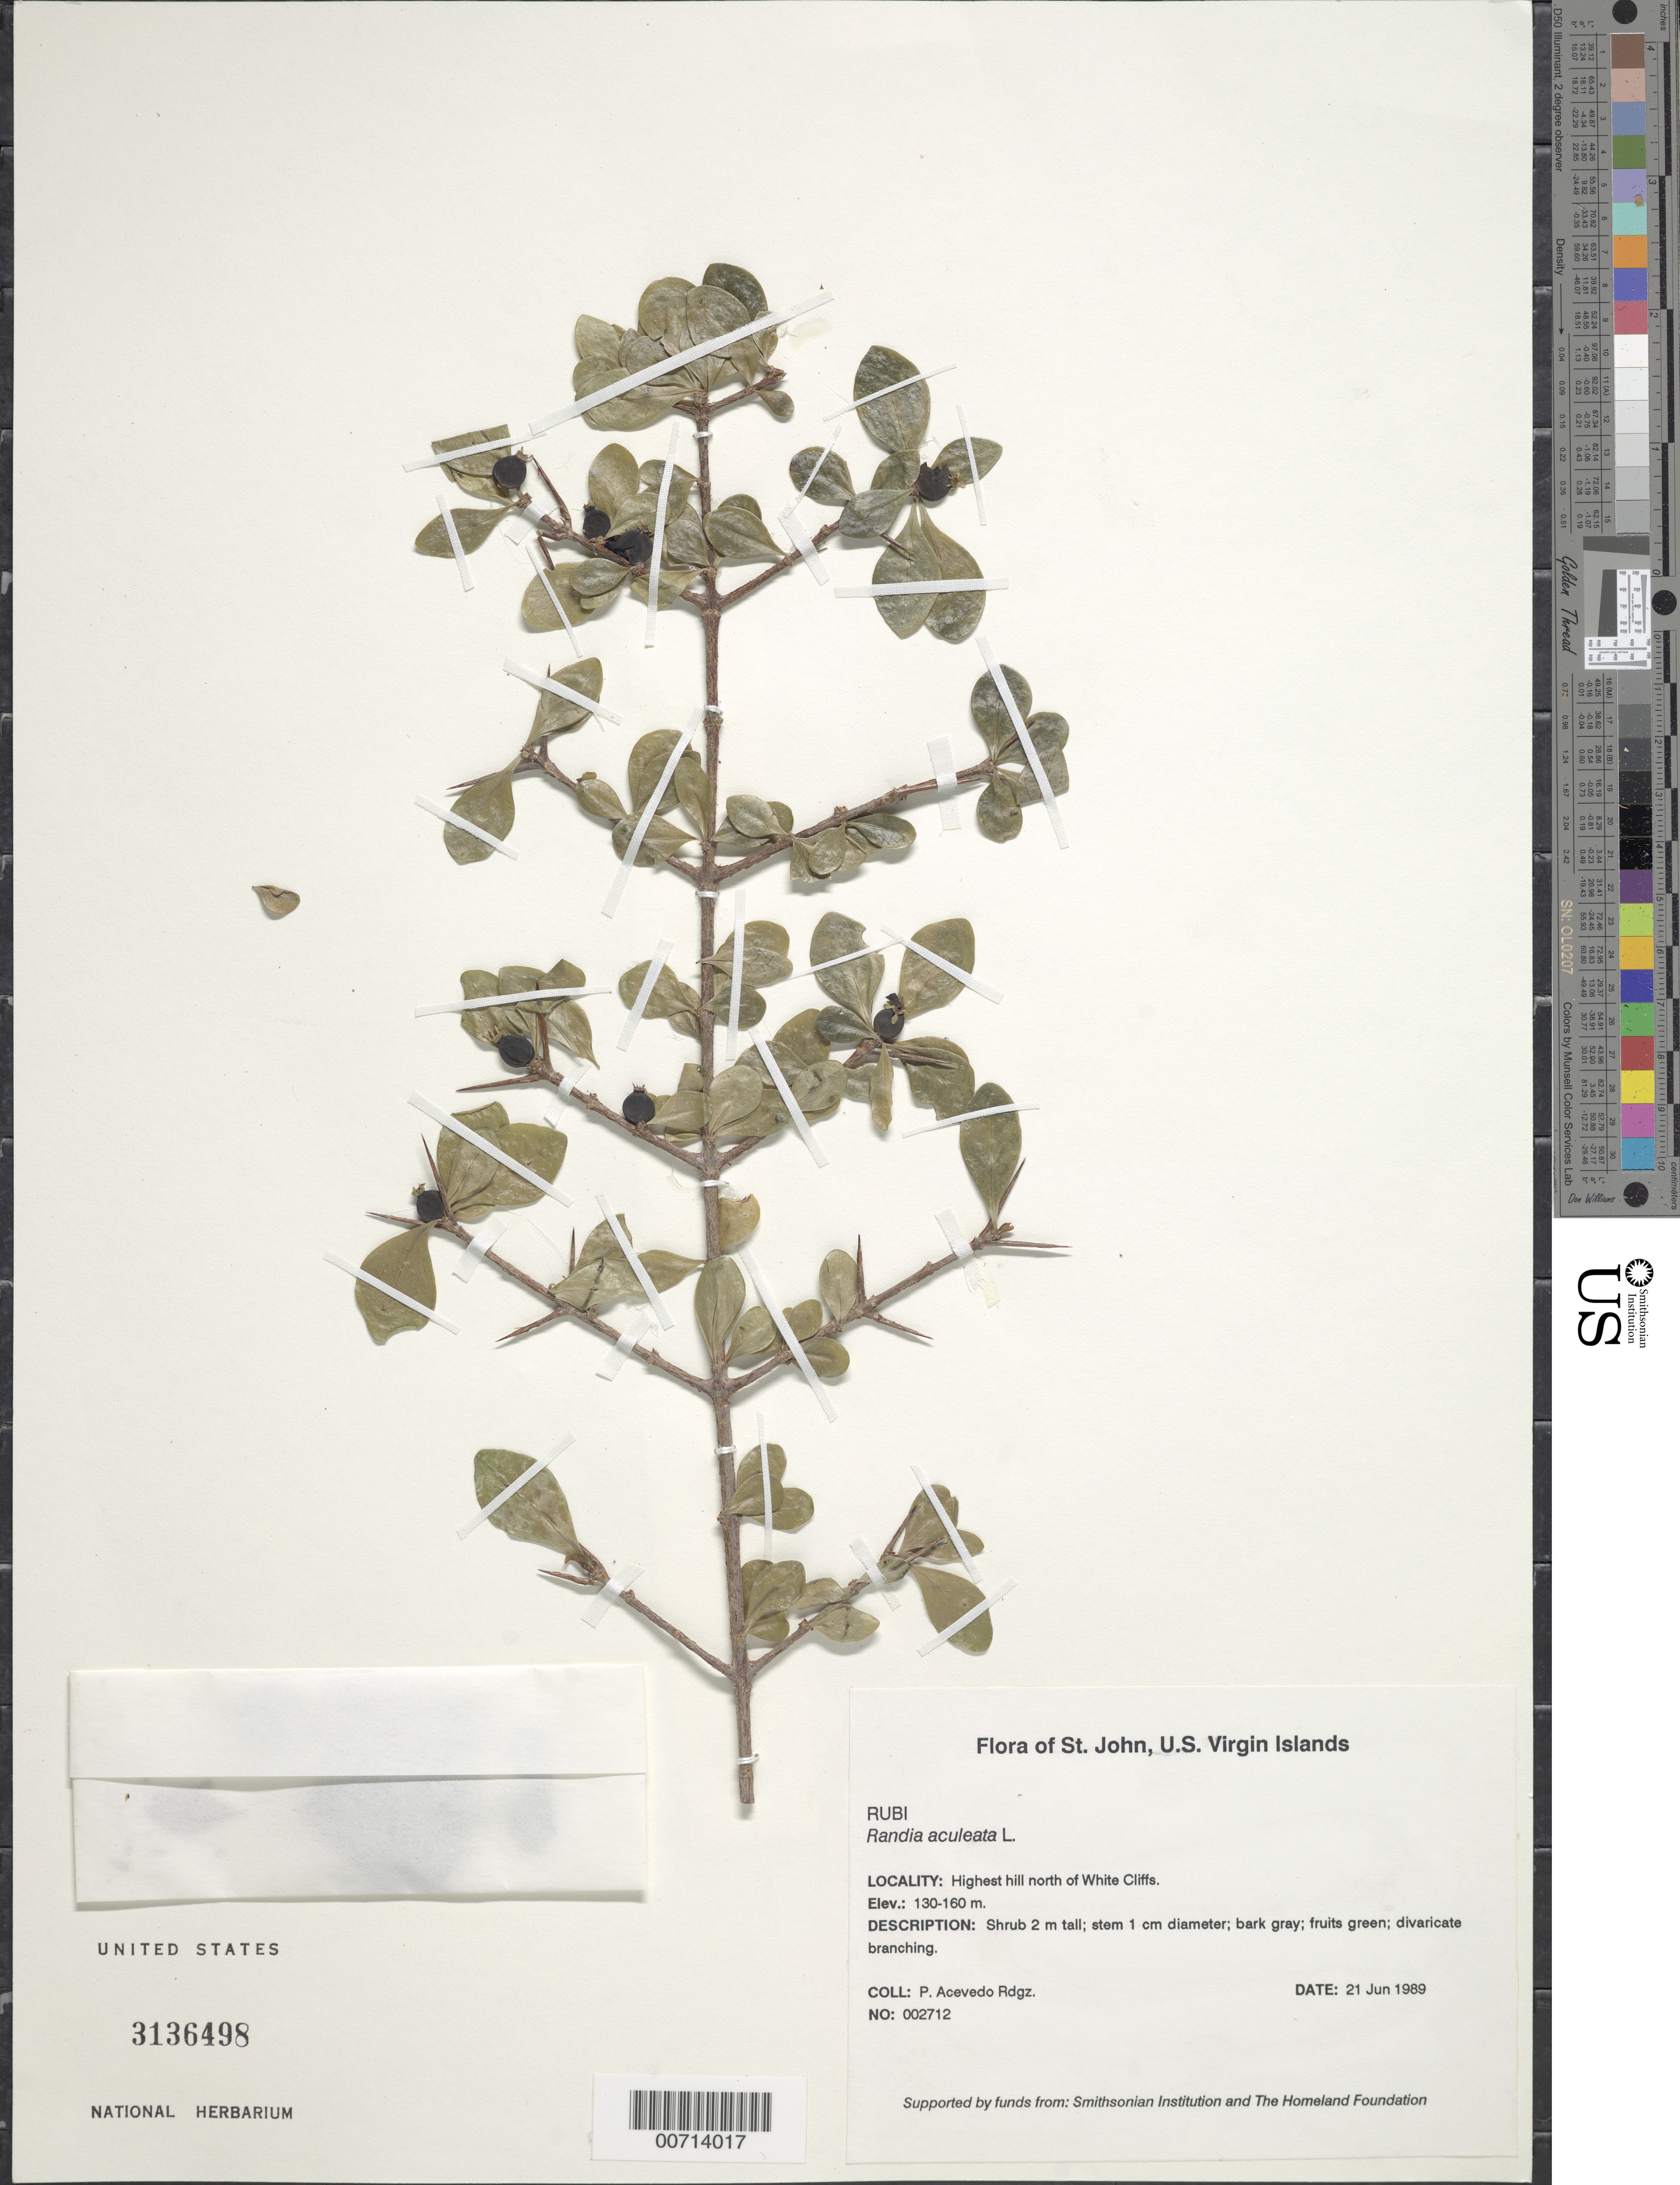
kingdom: Plantae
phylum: Tracheophyta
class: Magnoliopsida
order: Gentianales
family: Rubiaceae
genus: Randia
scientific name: Randia aculeata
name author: L.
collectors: P. Acevedo-Rodr.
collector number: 2712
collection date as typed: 21 Jun 1989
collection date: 1989-06-21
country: U.S. Virgin Islands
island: St. John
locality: Reef Bay Quarter, Highest hill north of White Cliffs.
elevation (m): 130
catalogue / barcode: US 3136498